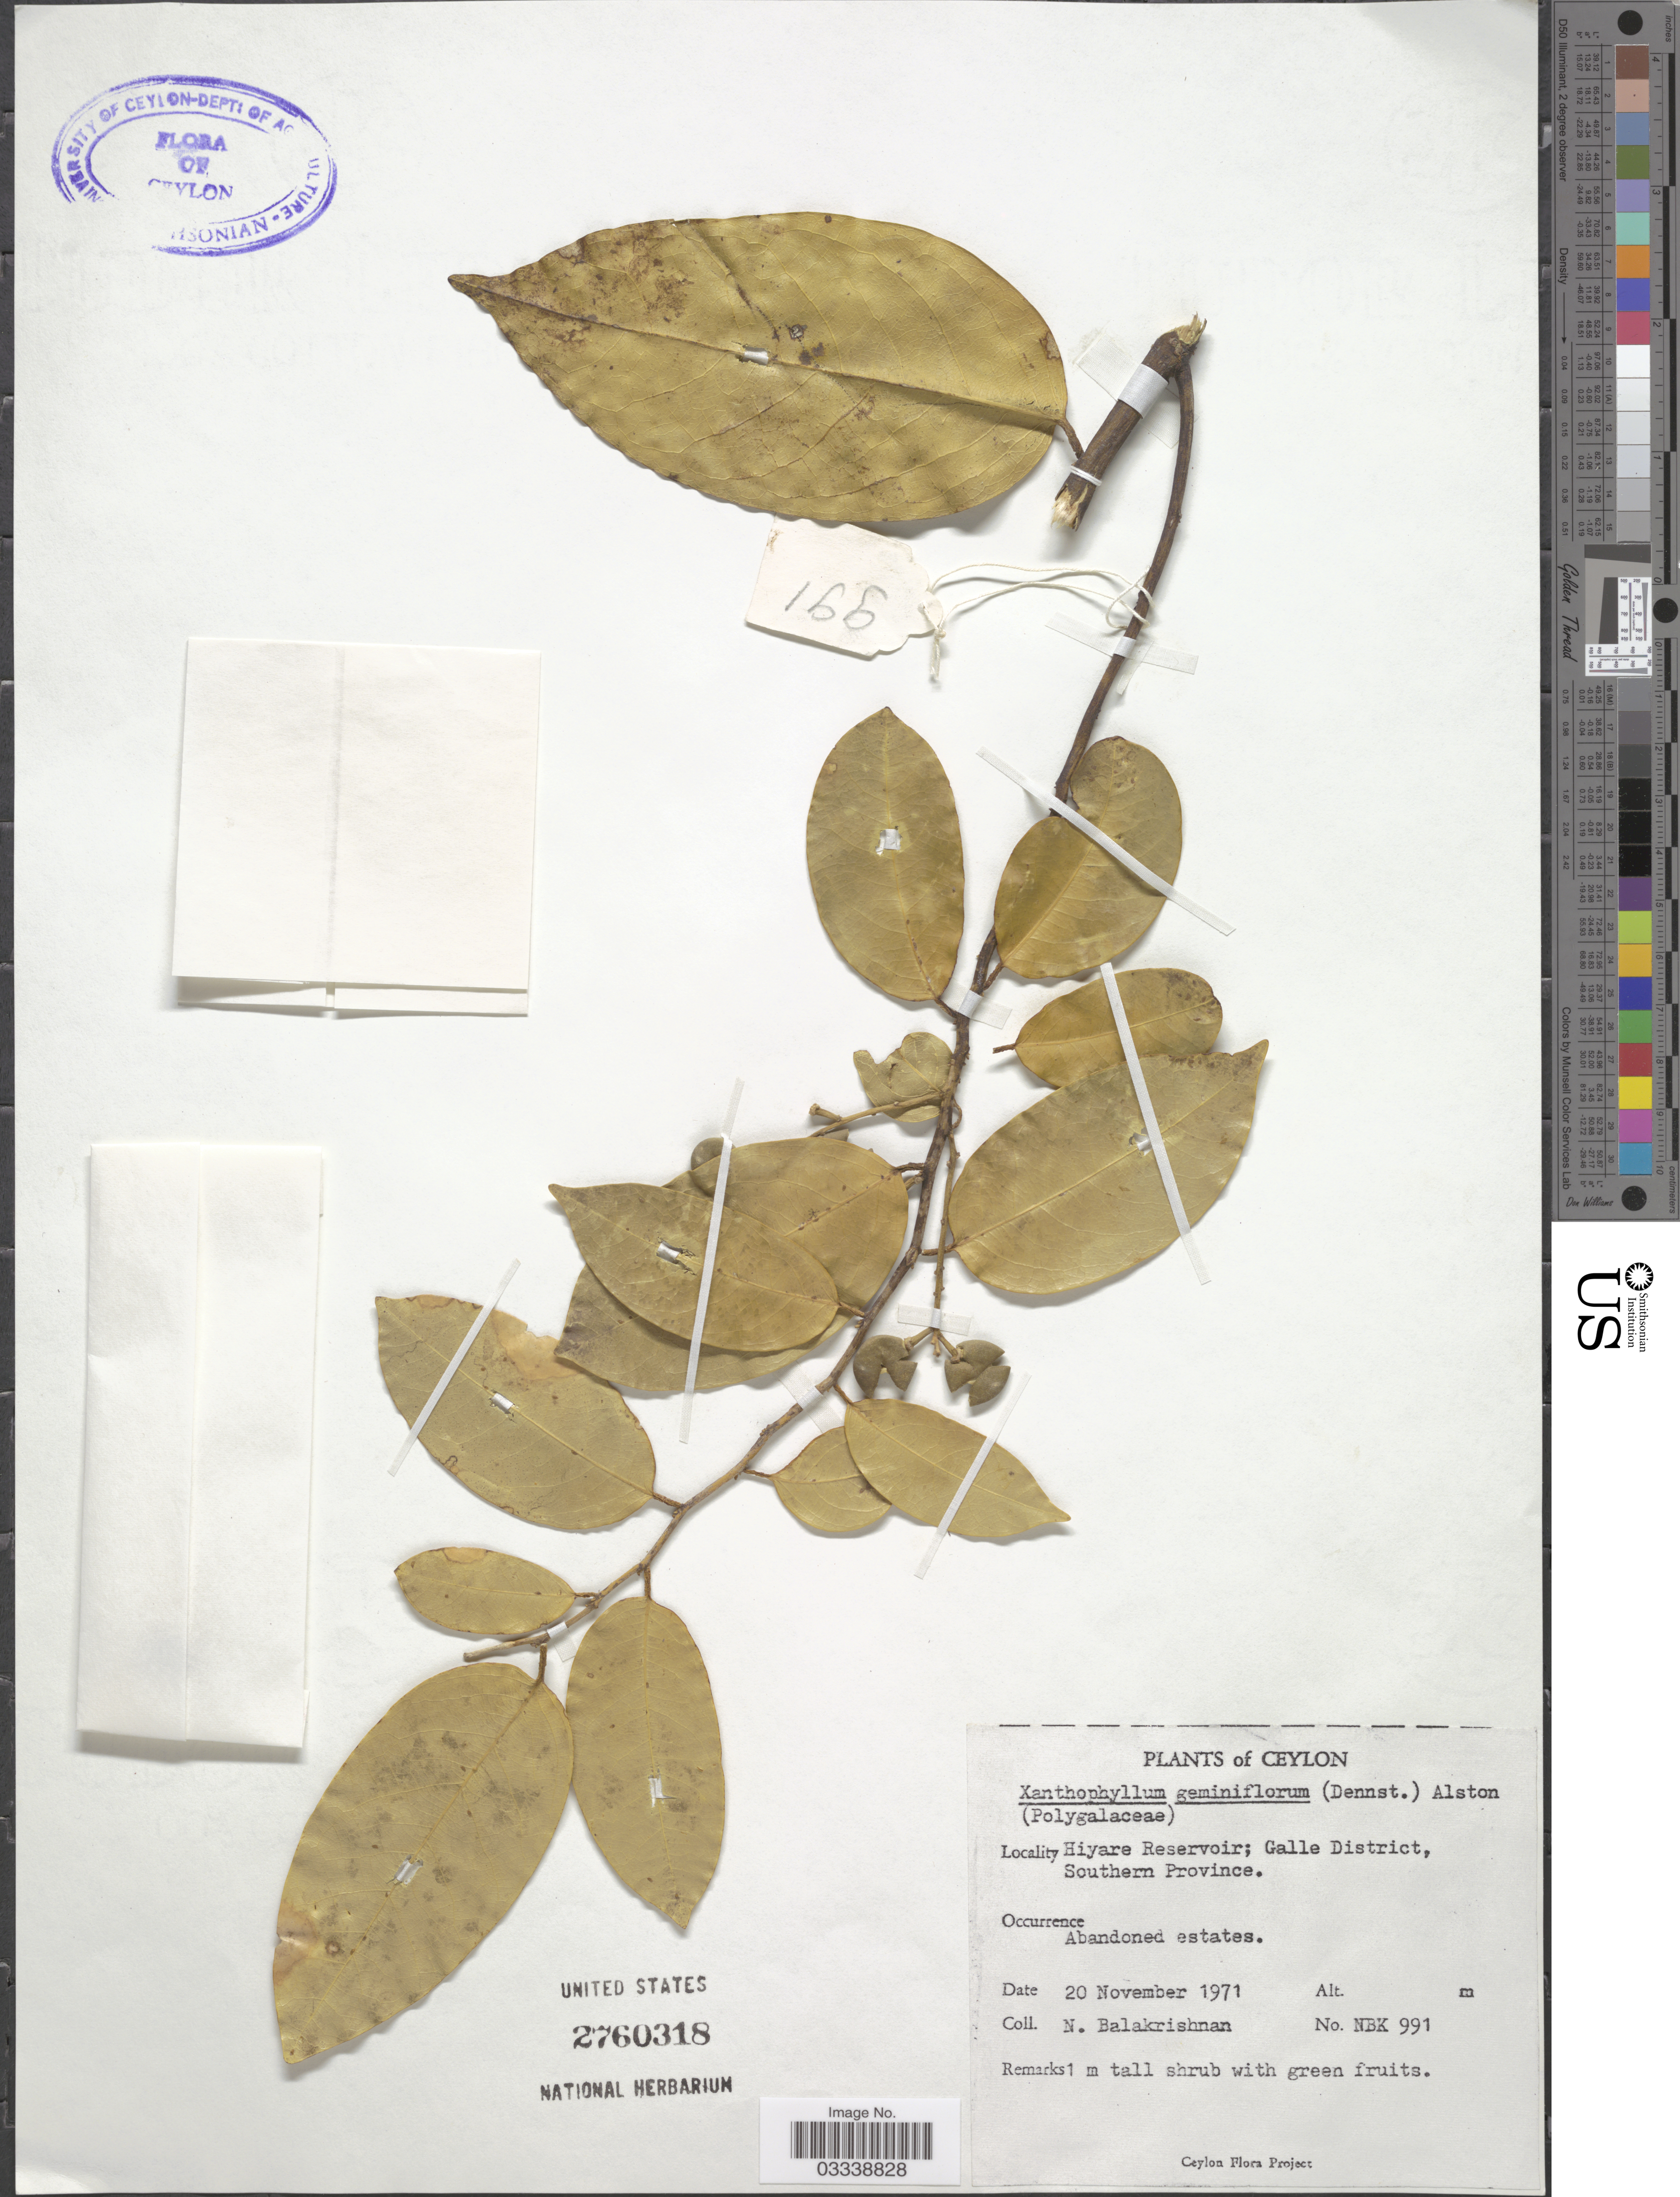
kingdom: Plantae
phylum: Tracheophyta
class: Magnoliopsida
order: Fabales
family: Polygalaceae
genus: Xanthophyllum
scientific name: Xanthophyllum zeylanicum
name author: Meijden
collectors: N. Balakrishnan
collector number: NBK 991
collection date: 1971-11-20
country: Sri Lanka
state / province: Southern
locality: Ceylon. Hiyare Reservoir; Galle District. Abandoned estates.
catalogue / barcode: US 2760318